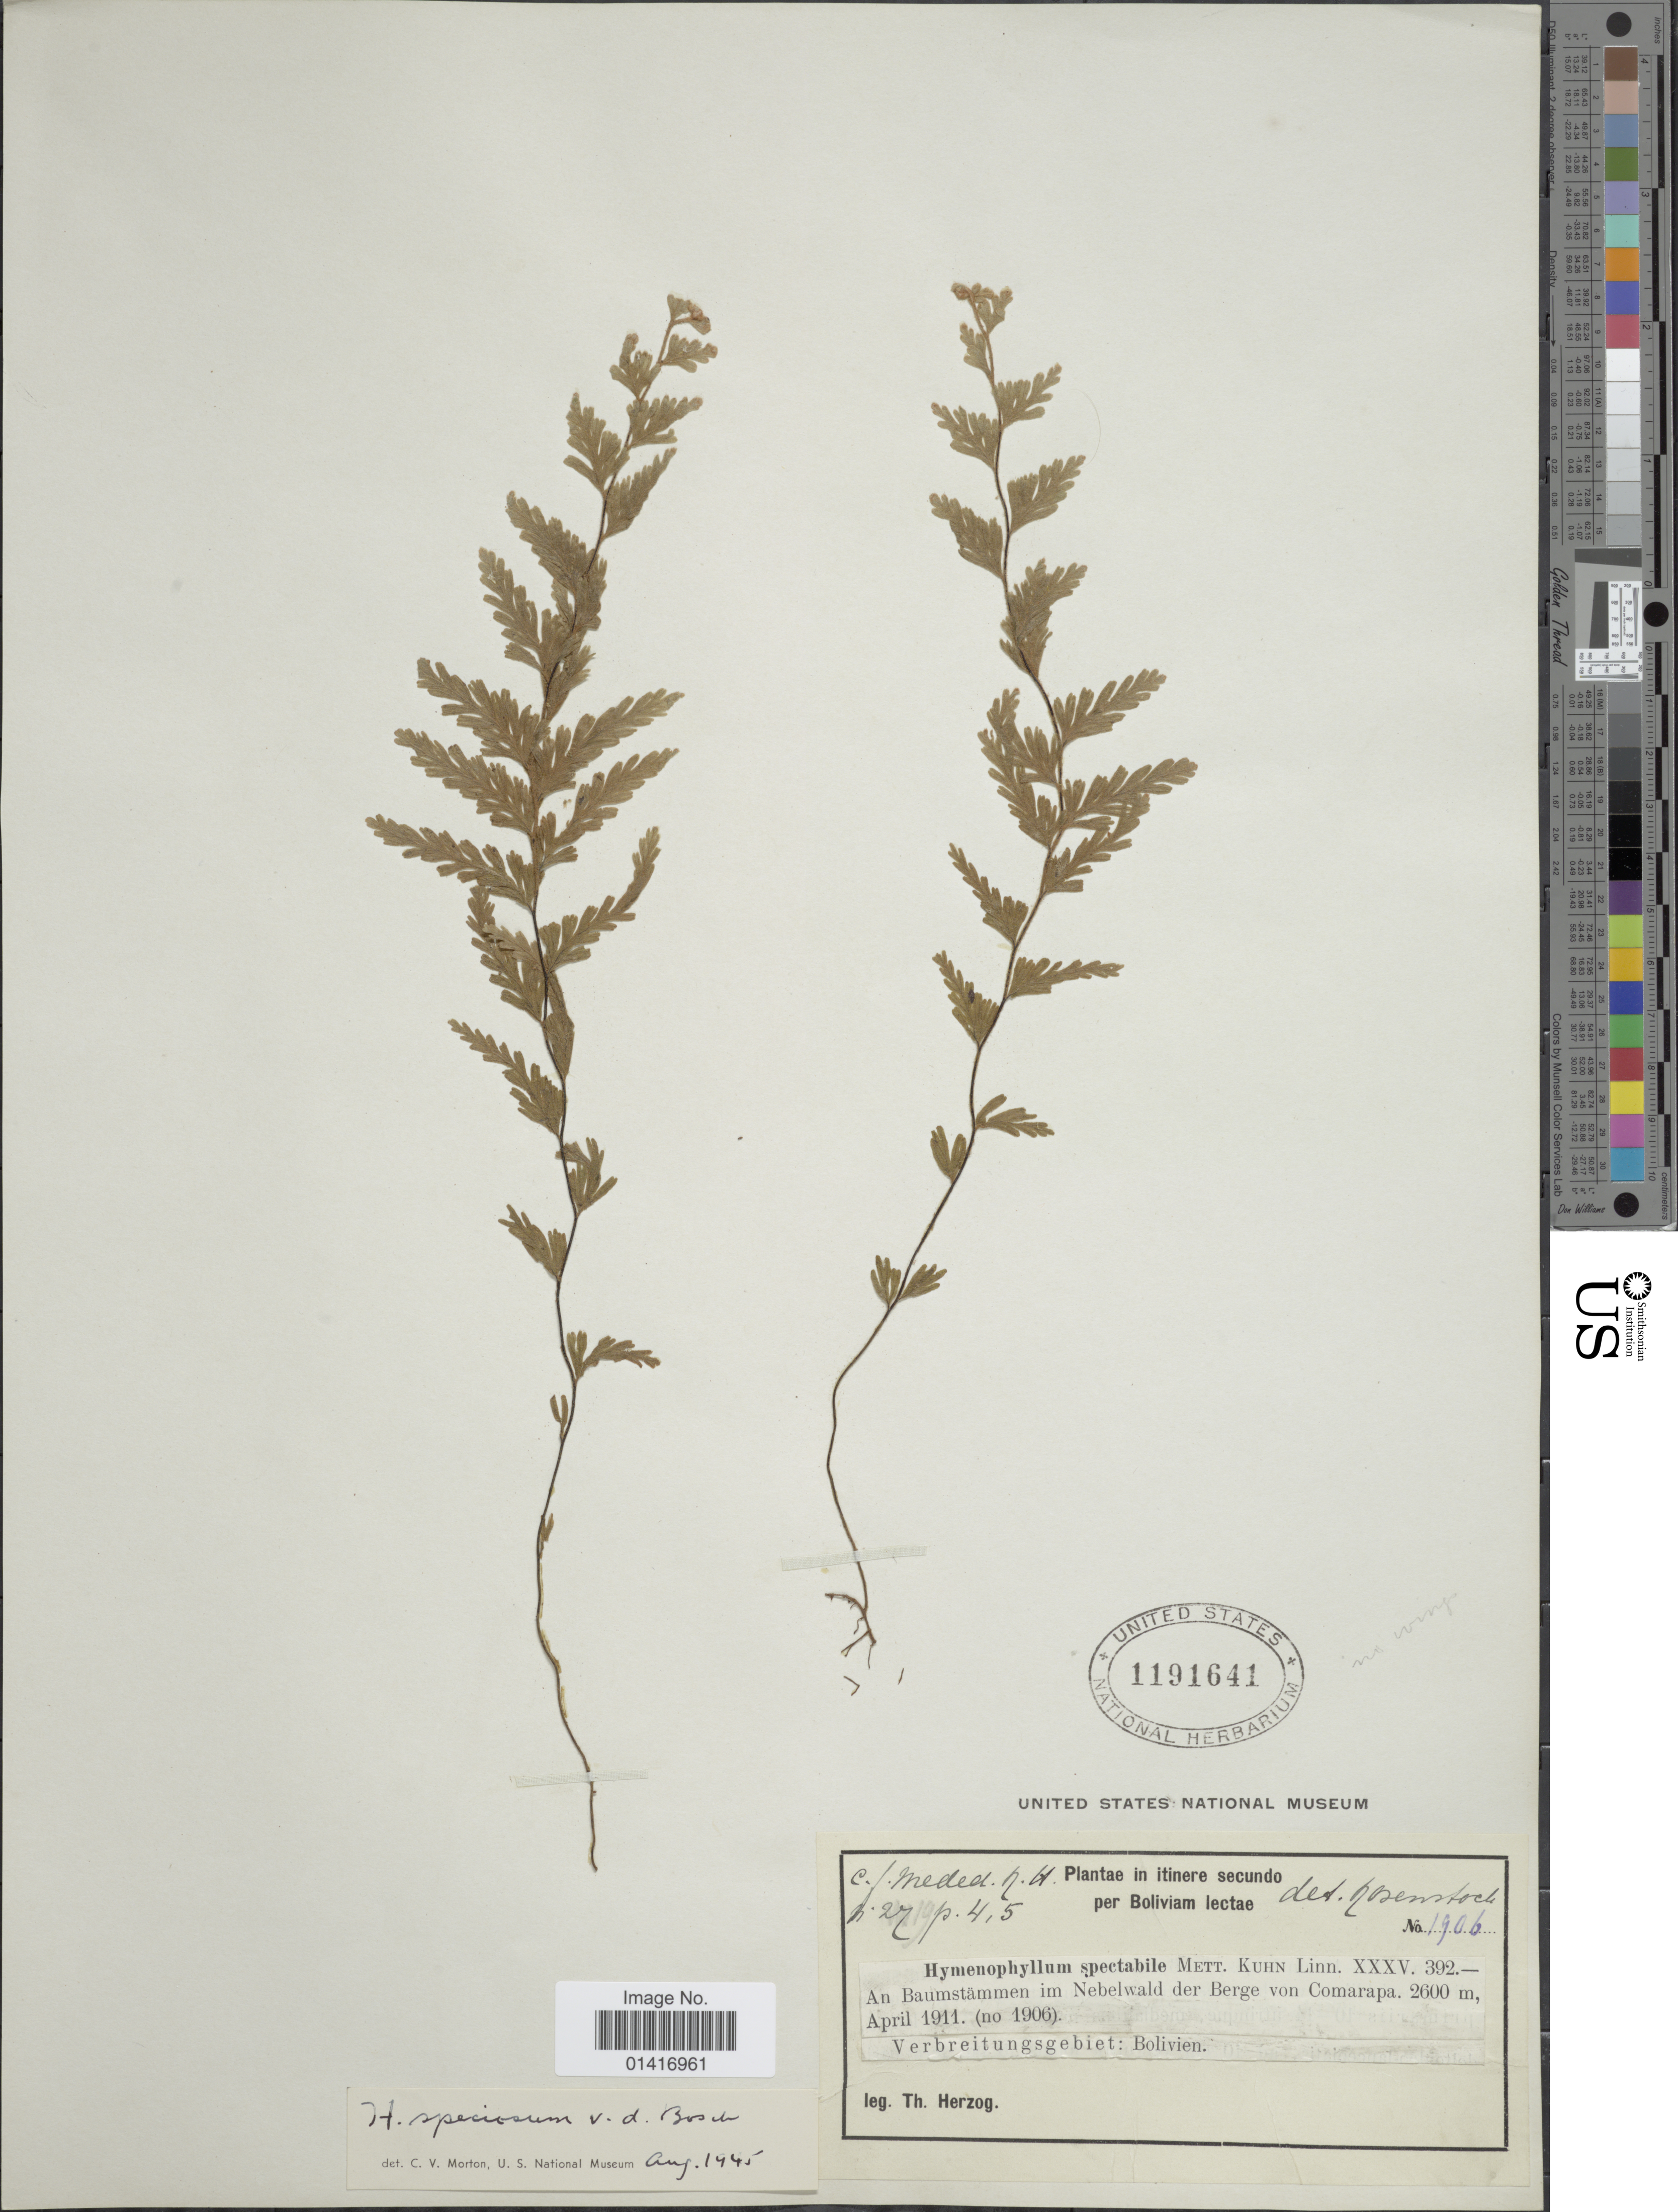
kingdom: Plantae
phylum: Tracheophyta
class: Polypodiopsida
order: Hymenophyllales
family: Hymenophyllaceae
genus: Hymenophyllum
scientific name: Hymenophyllum speciosum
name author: Bosch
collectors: T. K. J. Herzog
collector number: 1906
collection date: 1911-04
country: Bolivia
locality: An Baumstammen im Nebelwald der Berge von Comarapa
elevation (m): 2600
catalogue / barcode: US 1191641